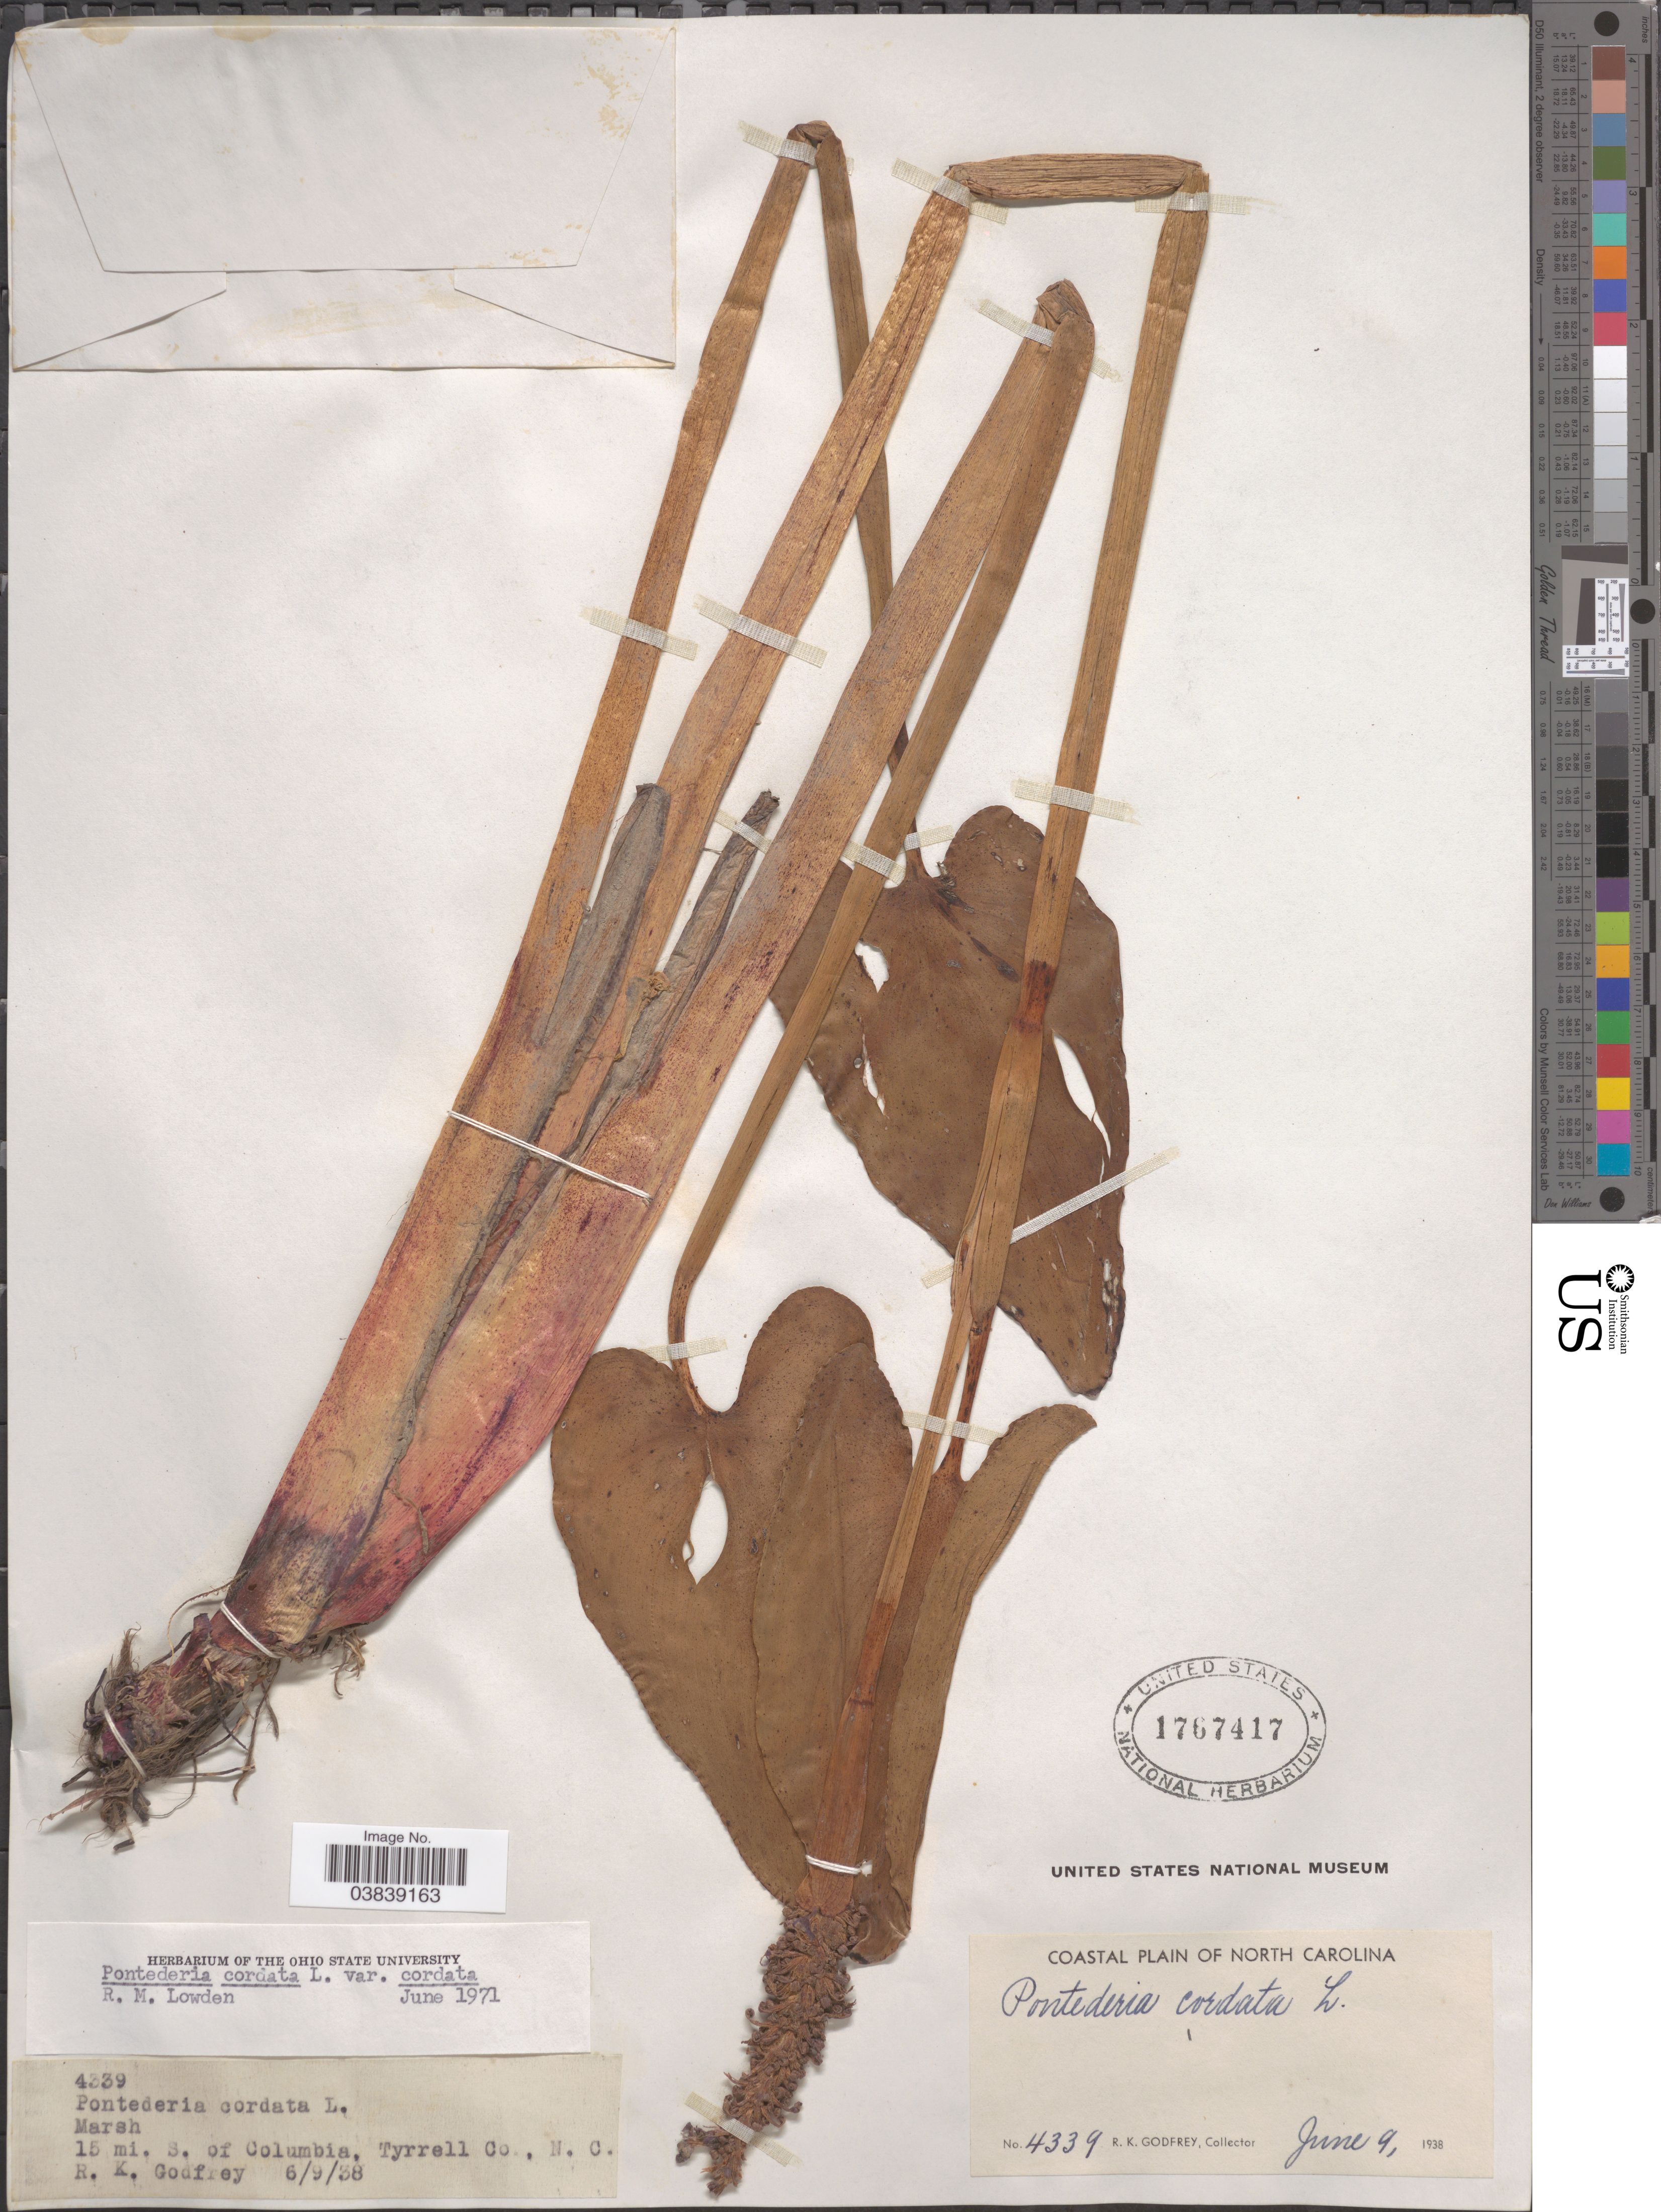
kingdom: Plantae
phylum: Tracheophyta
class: Liliopsida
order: Commelinales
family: Pontederiaceae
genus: Pontederia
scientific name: Pontederia cordata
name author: L.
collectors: R. K. Godfrey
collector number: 4339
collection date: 1938-06-09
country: United States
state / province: North Carolina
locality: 15 mi. S. of Columbia, Tyrrell Co. Coastal Plain of North Carolina.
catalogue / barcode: US 1767417